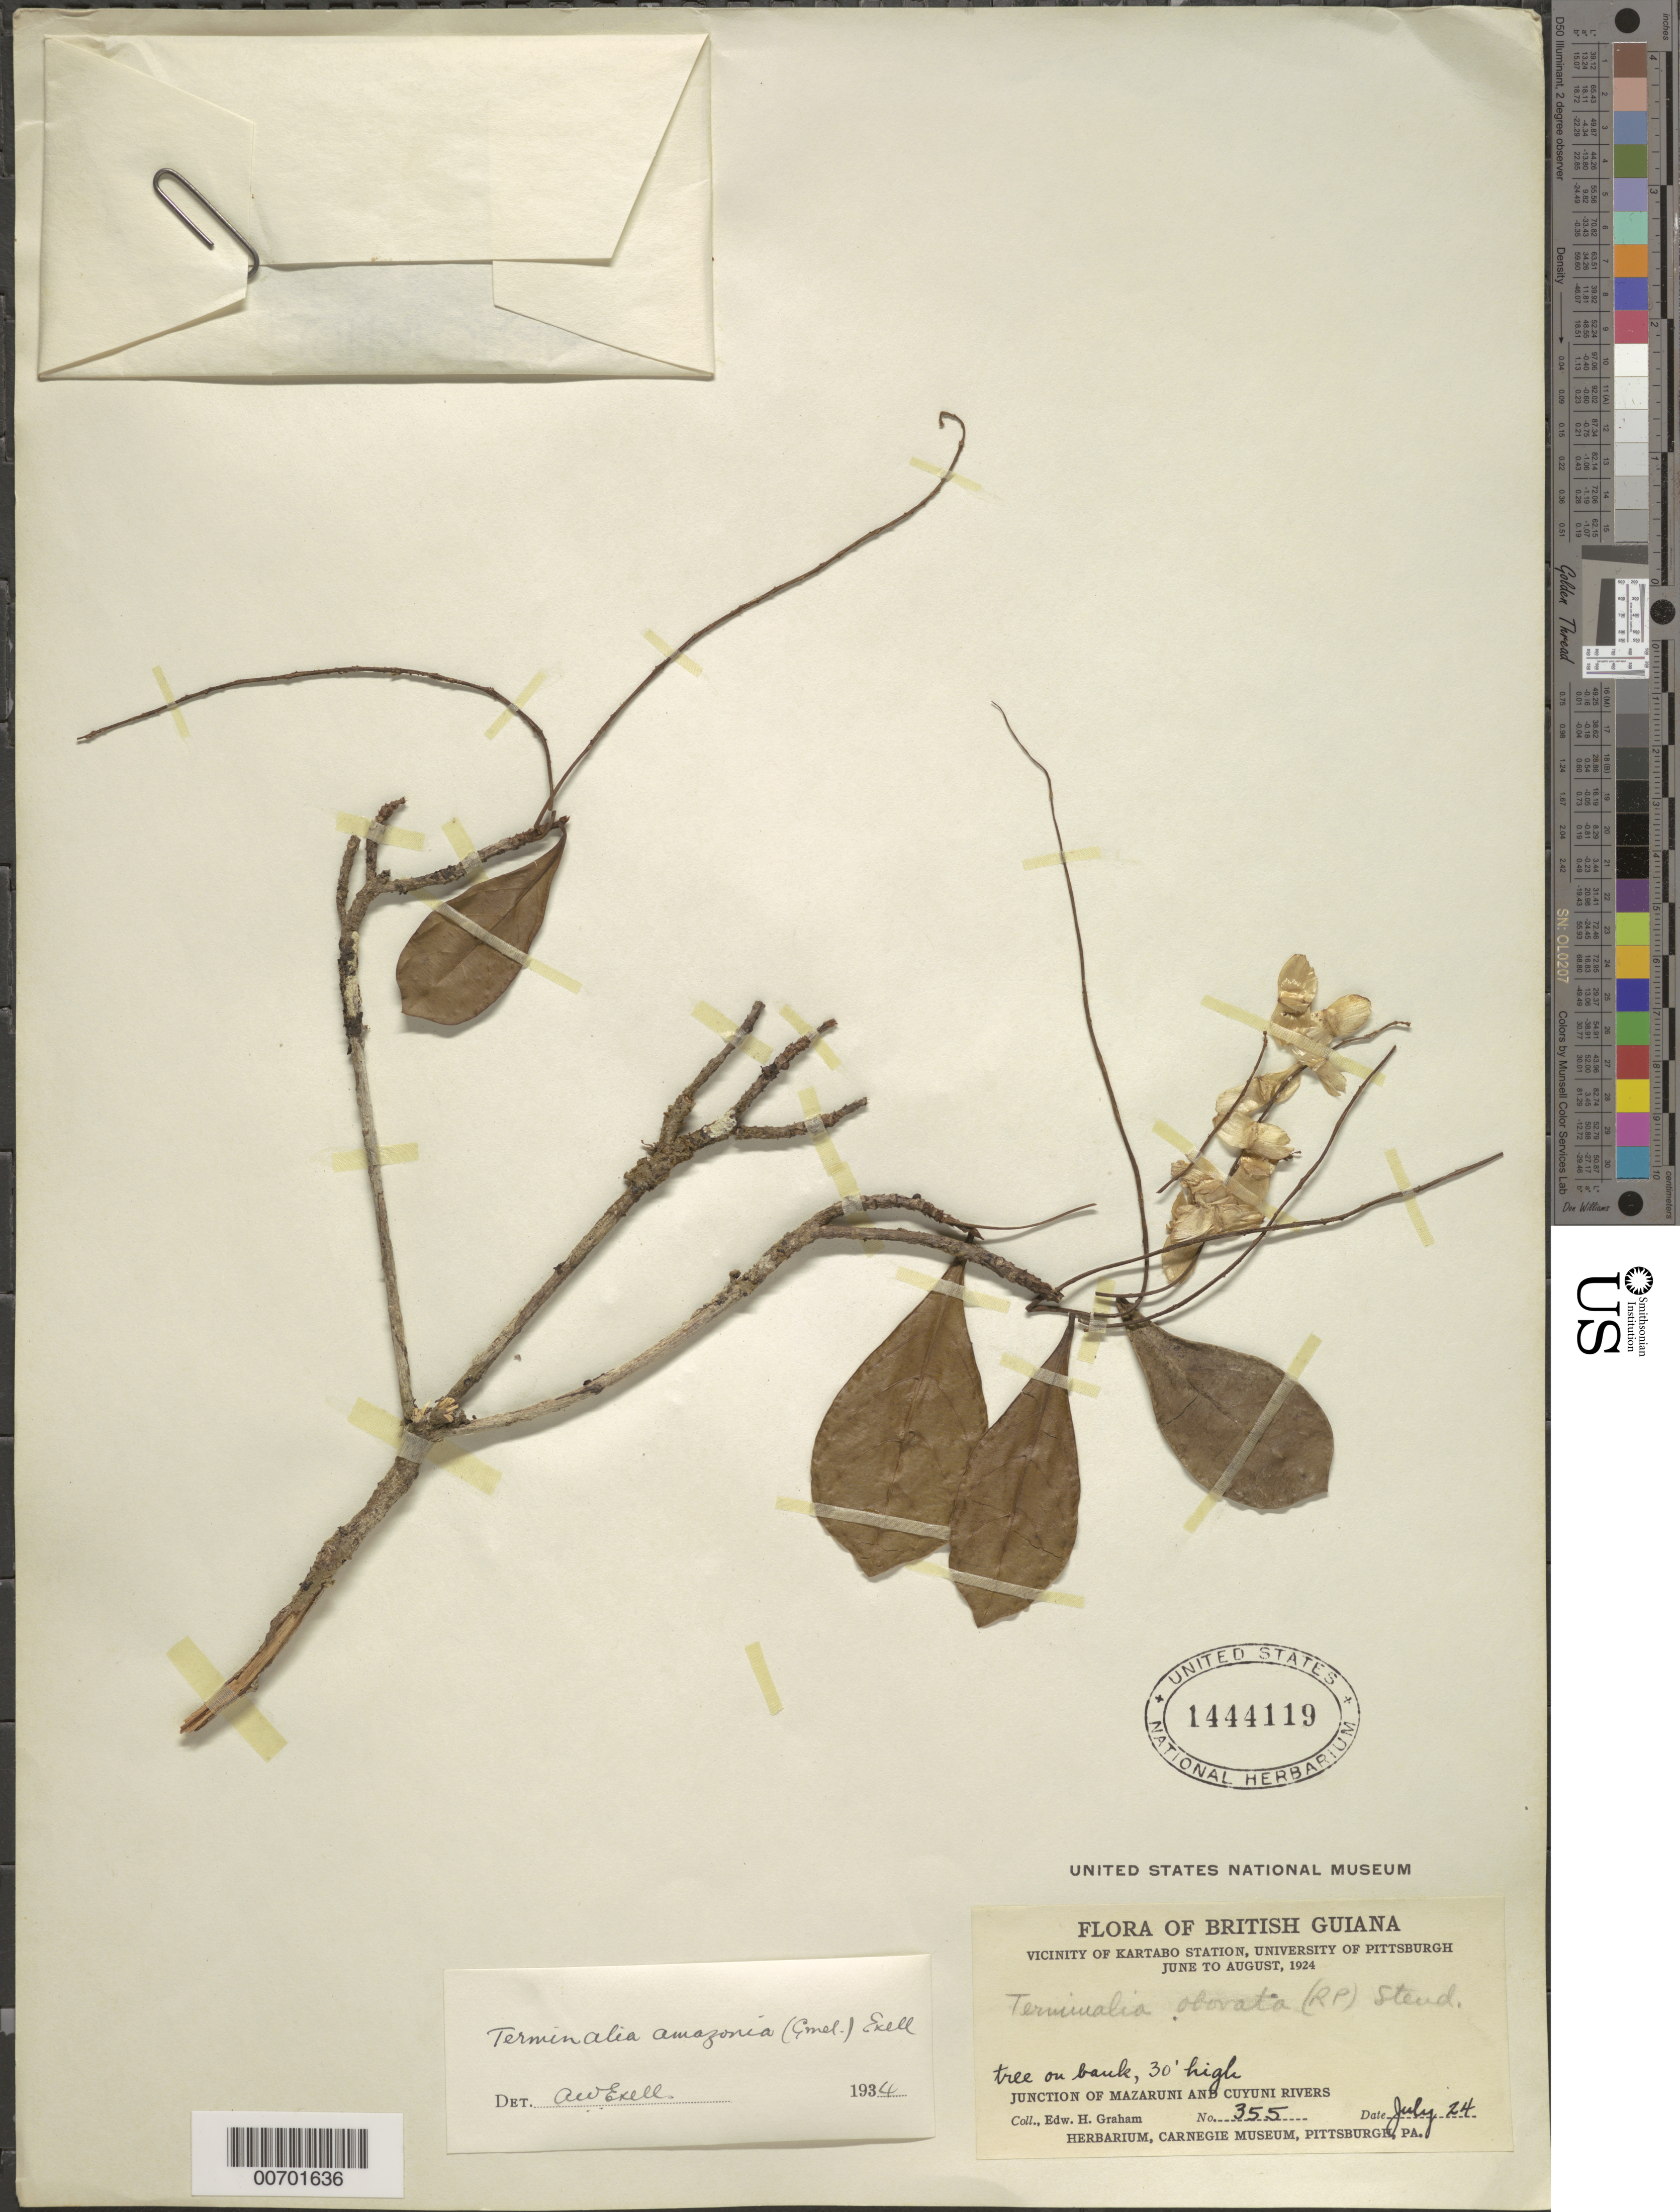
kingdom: Plantae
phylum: Tracheophyta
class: Magnoliopsida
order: Myrtales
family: Combretaceae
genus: Terminalia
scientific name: Terminalia amazonia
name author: (J.F. Gmel.) Exell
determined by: Exell, A. W.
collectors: E. H. Graham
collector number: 355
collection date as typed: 24-Jul-24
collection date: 1924-07-24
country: Guyana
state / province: Cuyuni-Mazaruni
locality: Kartabo Station, junction of Mazaruni and Cuyuni Rivers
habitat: Riverbank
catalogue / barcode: US 1444119